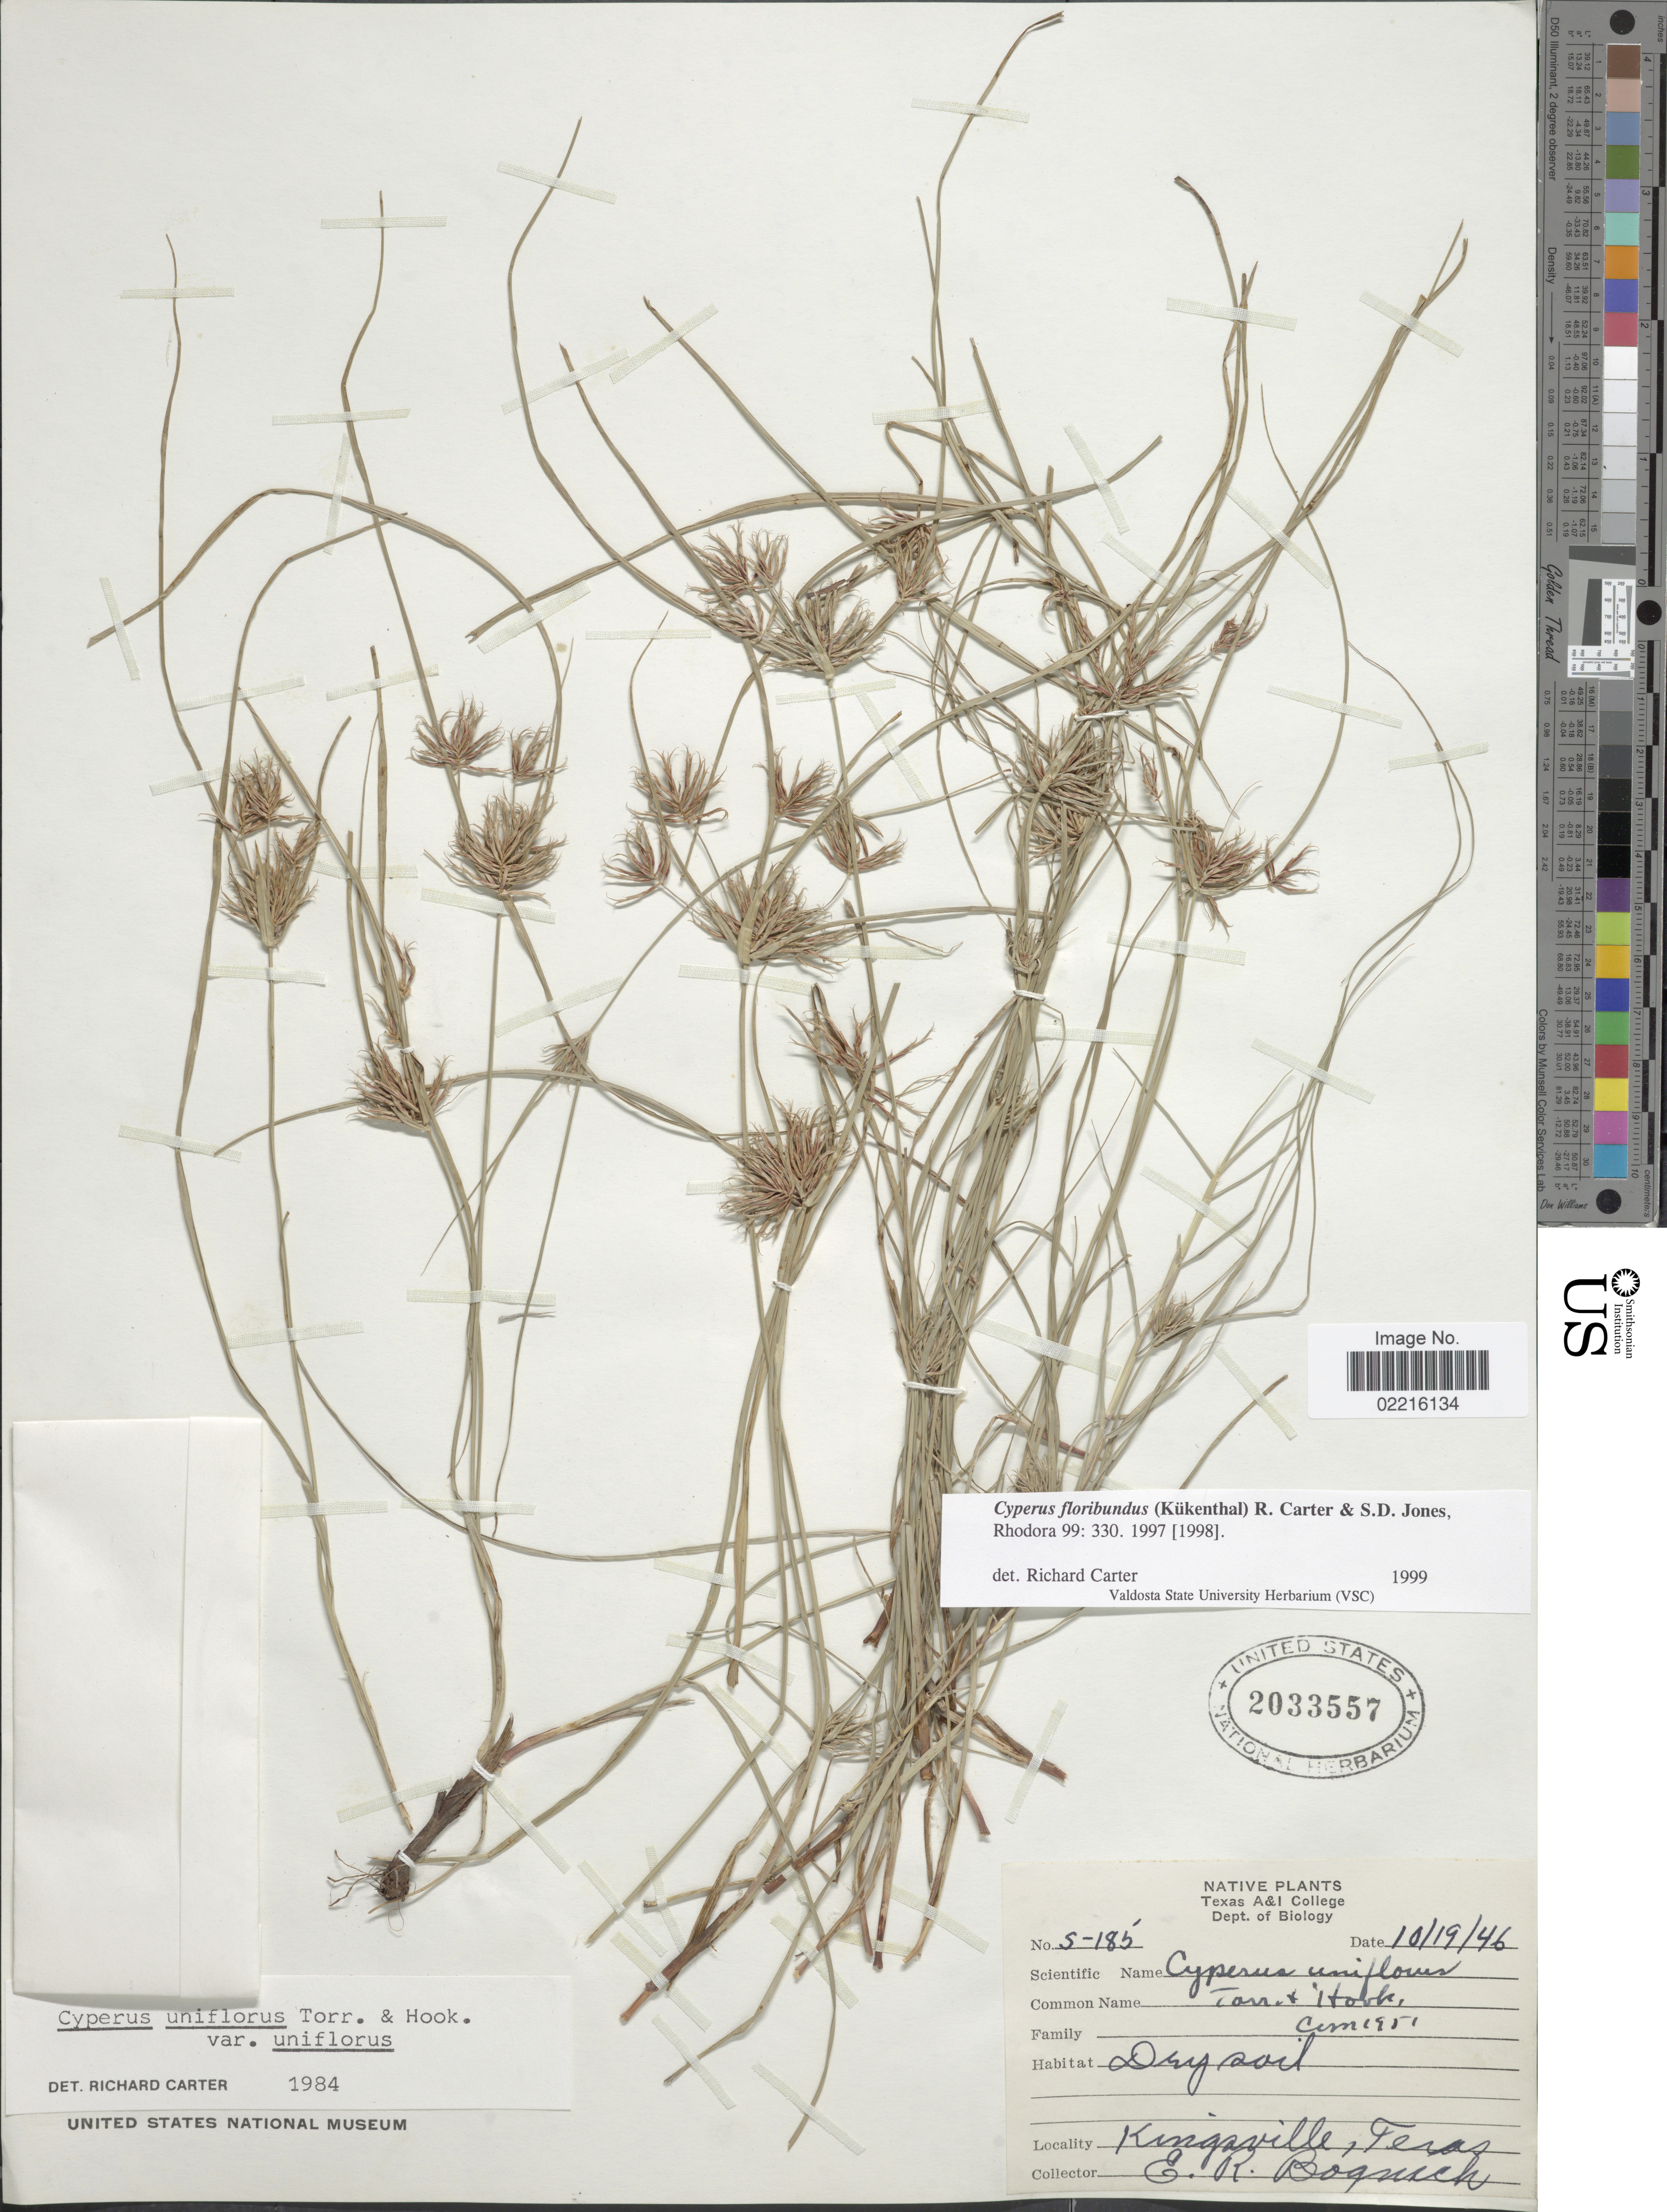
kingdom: Plantae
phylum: Tracheophyta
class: Liliopsida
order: Poales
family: Cyperaceae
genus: Cyperus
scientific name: Cyperus floribundus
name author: (Kük.) R. Carter & S.D. Jones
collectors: E. Boqusch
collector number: S-185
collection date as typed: Transcribed d/m/y: 19/10/46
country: United States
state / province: Texas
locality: Native, Kingsville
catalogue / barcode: US 2033557